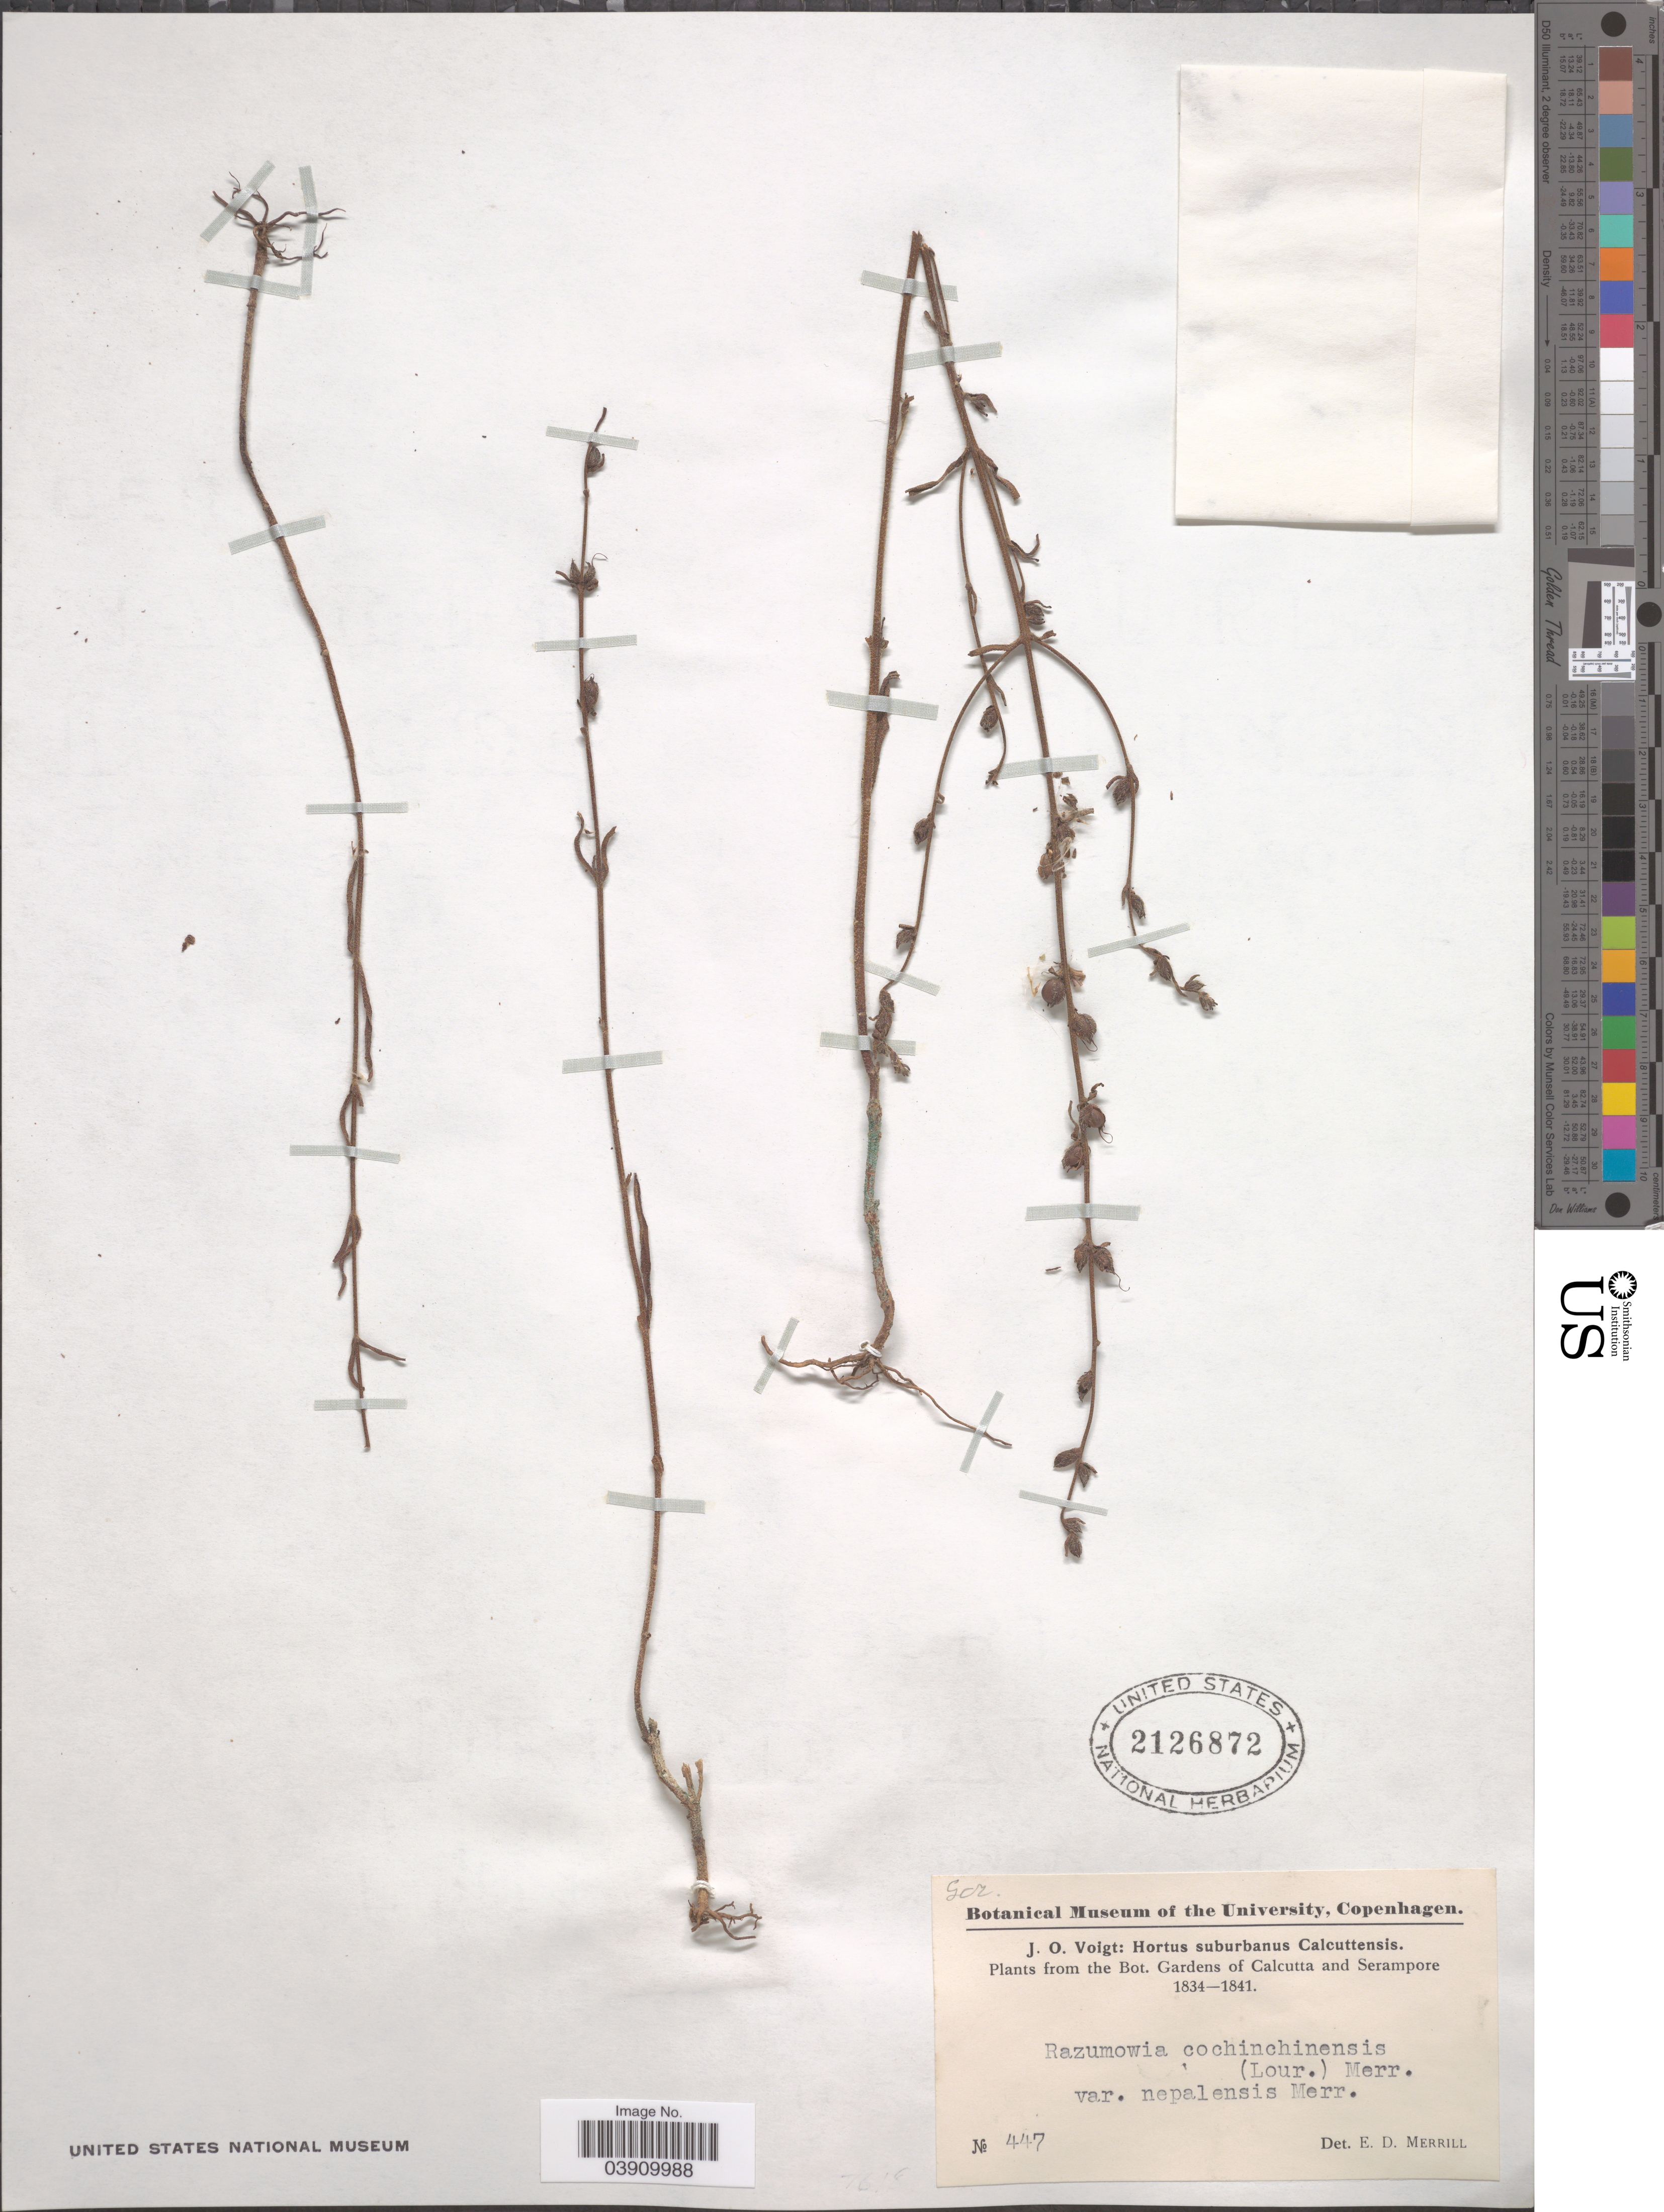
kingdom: Plantae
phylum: Tracheophyta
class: Magnoliopsida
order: Lamiales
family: Orobanchaceae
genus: Centranthera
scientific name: Centranthera nepalensis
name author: D. Don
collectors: J. O. Voigt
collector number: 447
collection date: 1834/1841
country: India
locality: Bot. Gardens of Calcutta and Serampore.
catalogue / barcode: US 2126872